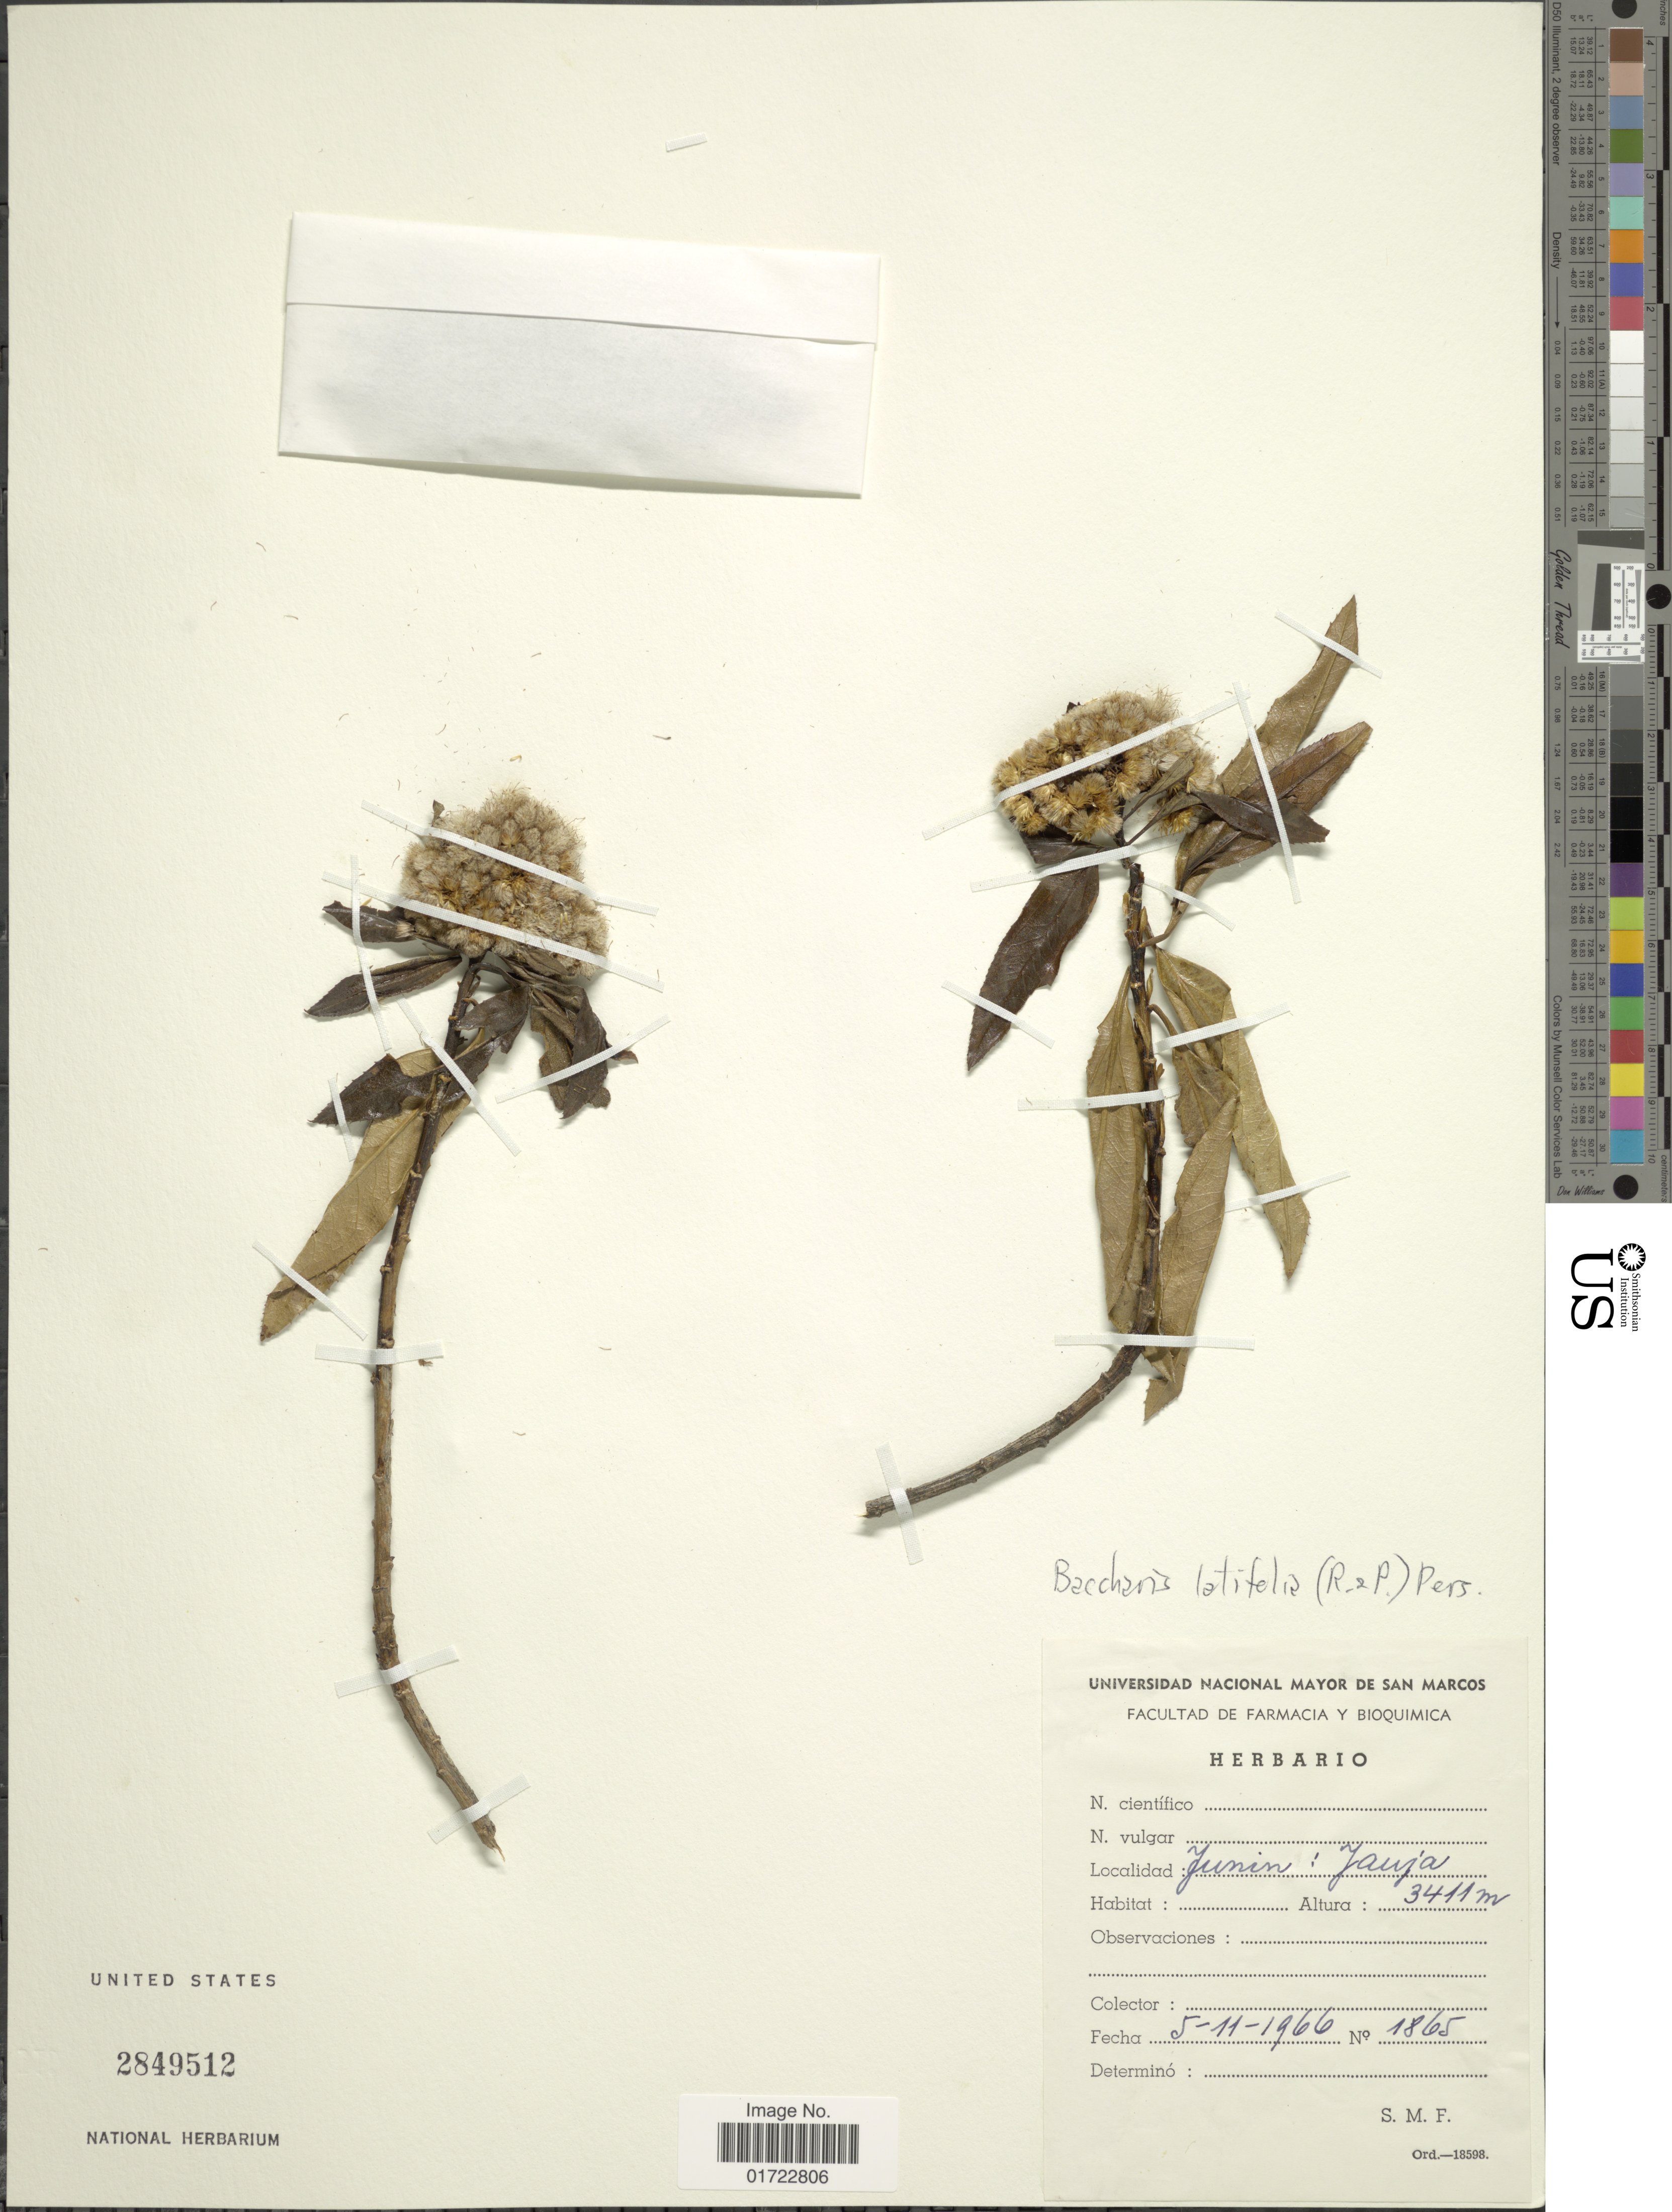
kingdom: Plantae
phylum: Tracheophyta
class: Magnoliopsida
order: Asterales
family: Asteraceae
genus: Baccharis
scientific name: Baccharis latifolia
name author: (Ruiz & Pav.) Pers.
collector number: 1865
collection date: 1966-11-05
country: Peru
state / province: Junín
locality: Junin: Jauja.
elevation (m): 3411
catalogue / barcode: US 2849512